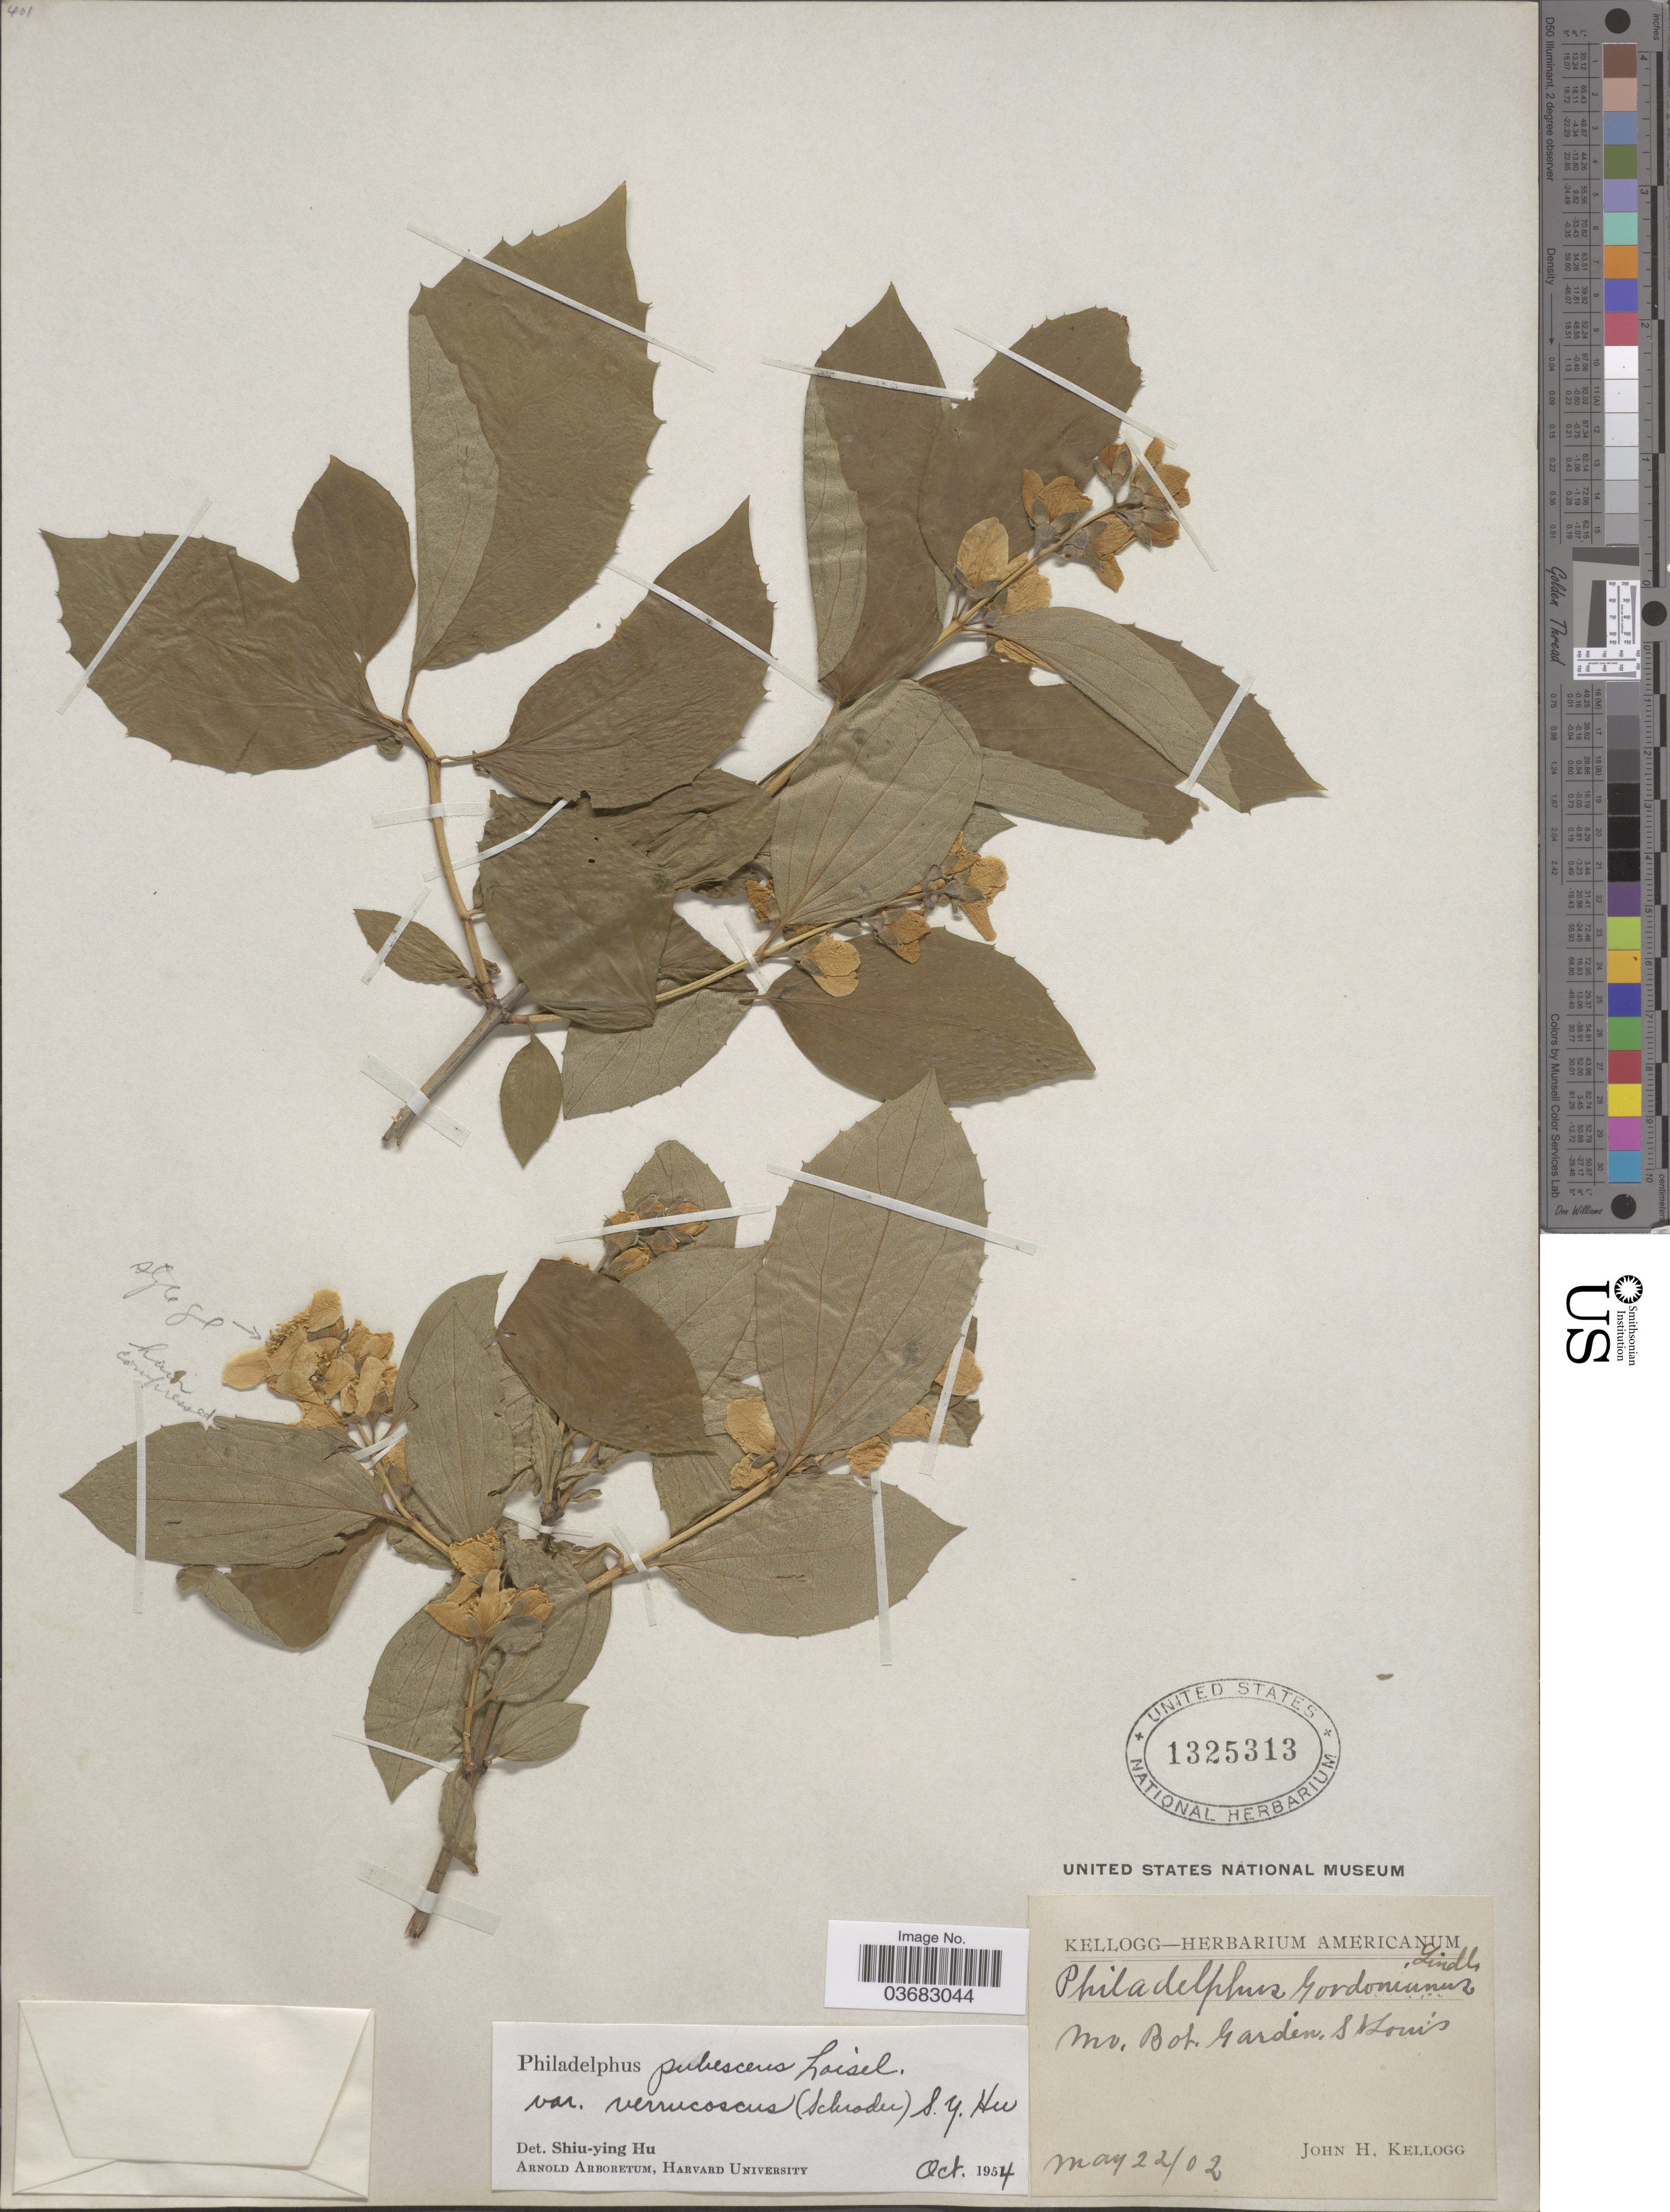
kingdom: Plantae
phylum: Tracheophyta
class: Magnoliopsida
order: Cornales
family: Hydrangeaceae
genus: Philadelphus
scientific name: Philadelphus pubescens var. verrucoscus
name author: (Schrad. ex DC.) S.Y. Hu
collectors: J. H. Kellogg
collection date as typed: Transcribed d/m/y: 22/5/2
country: United States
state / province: Missouri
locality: Mo. Bot. Garden, St. Louis.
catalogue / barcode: US 1325313